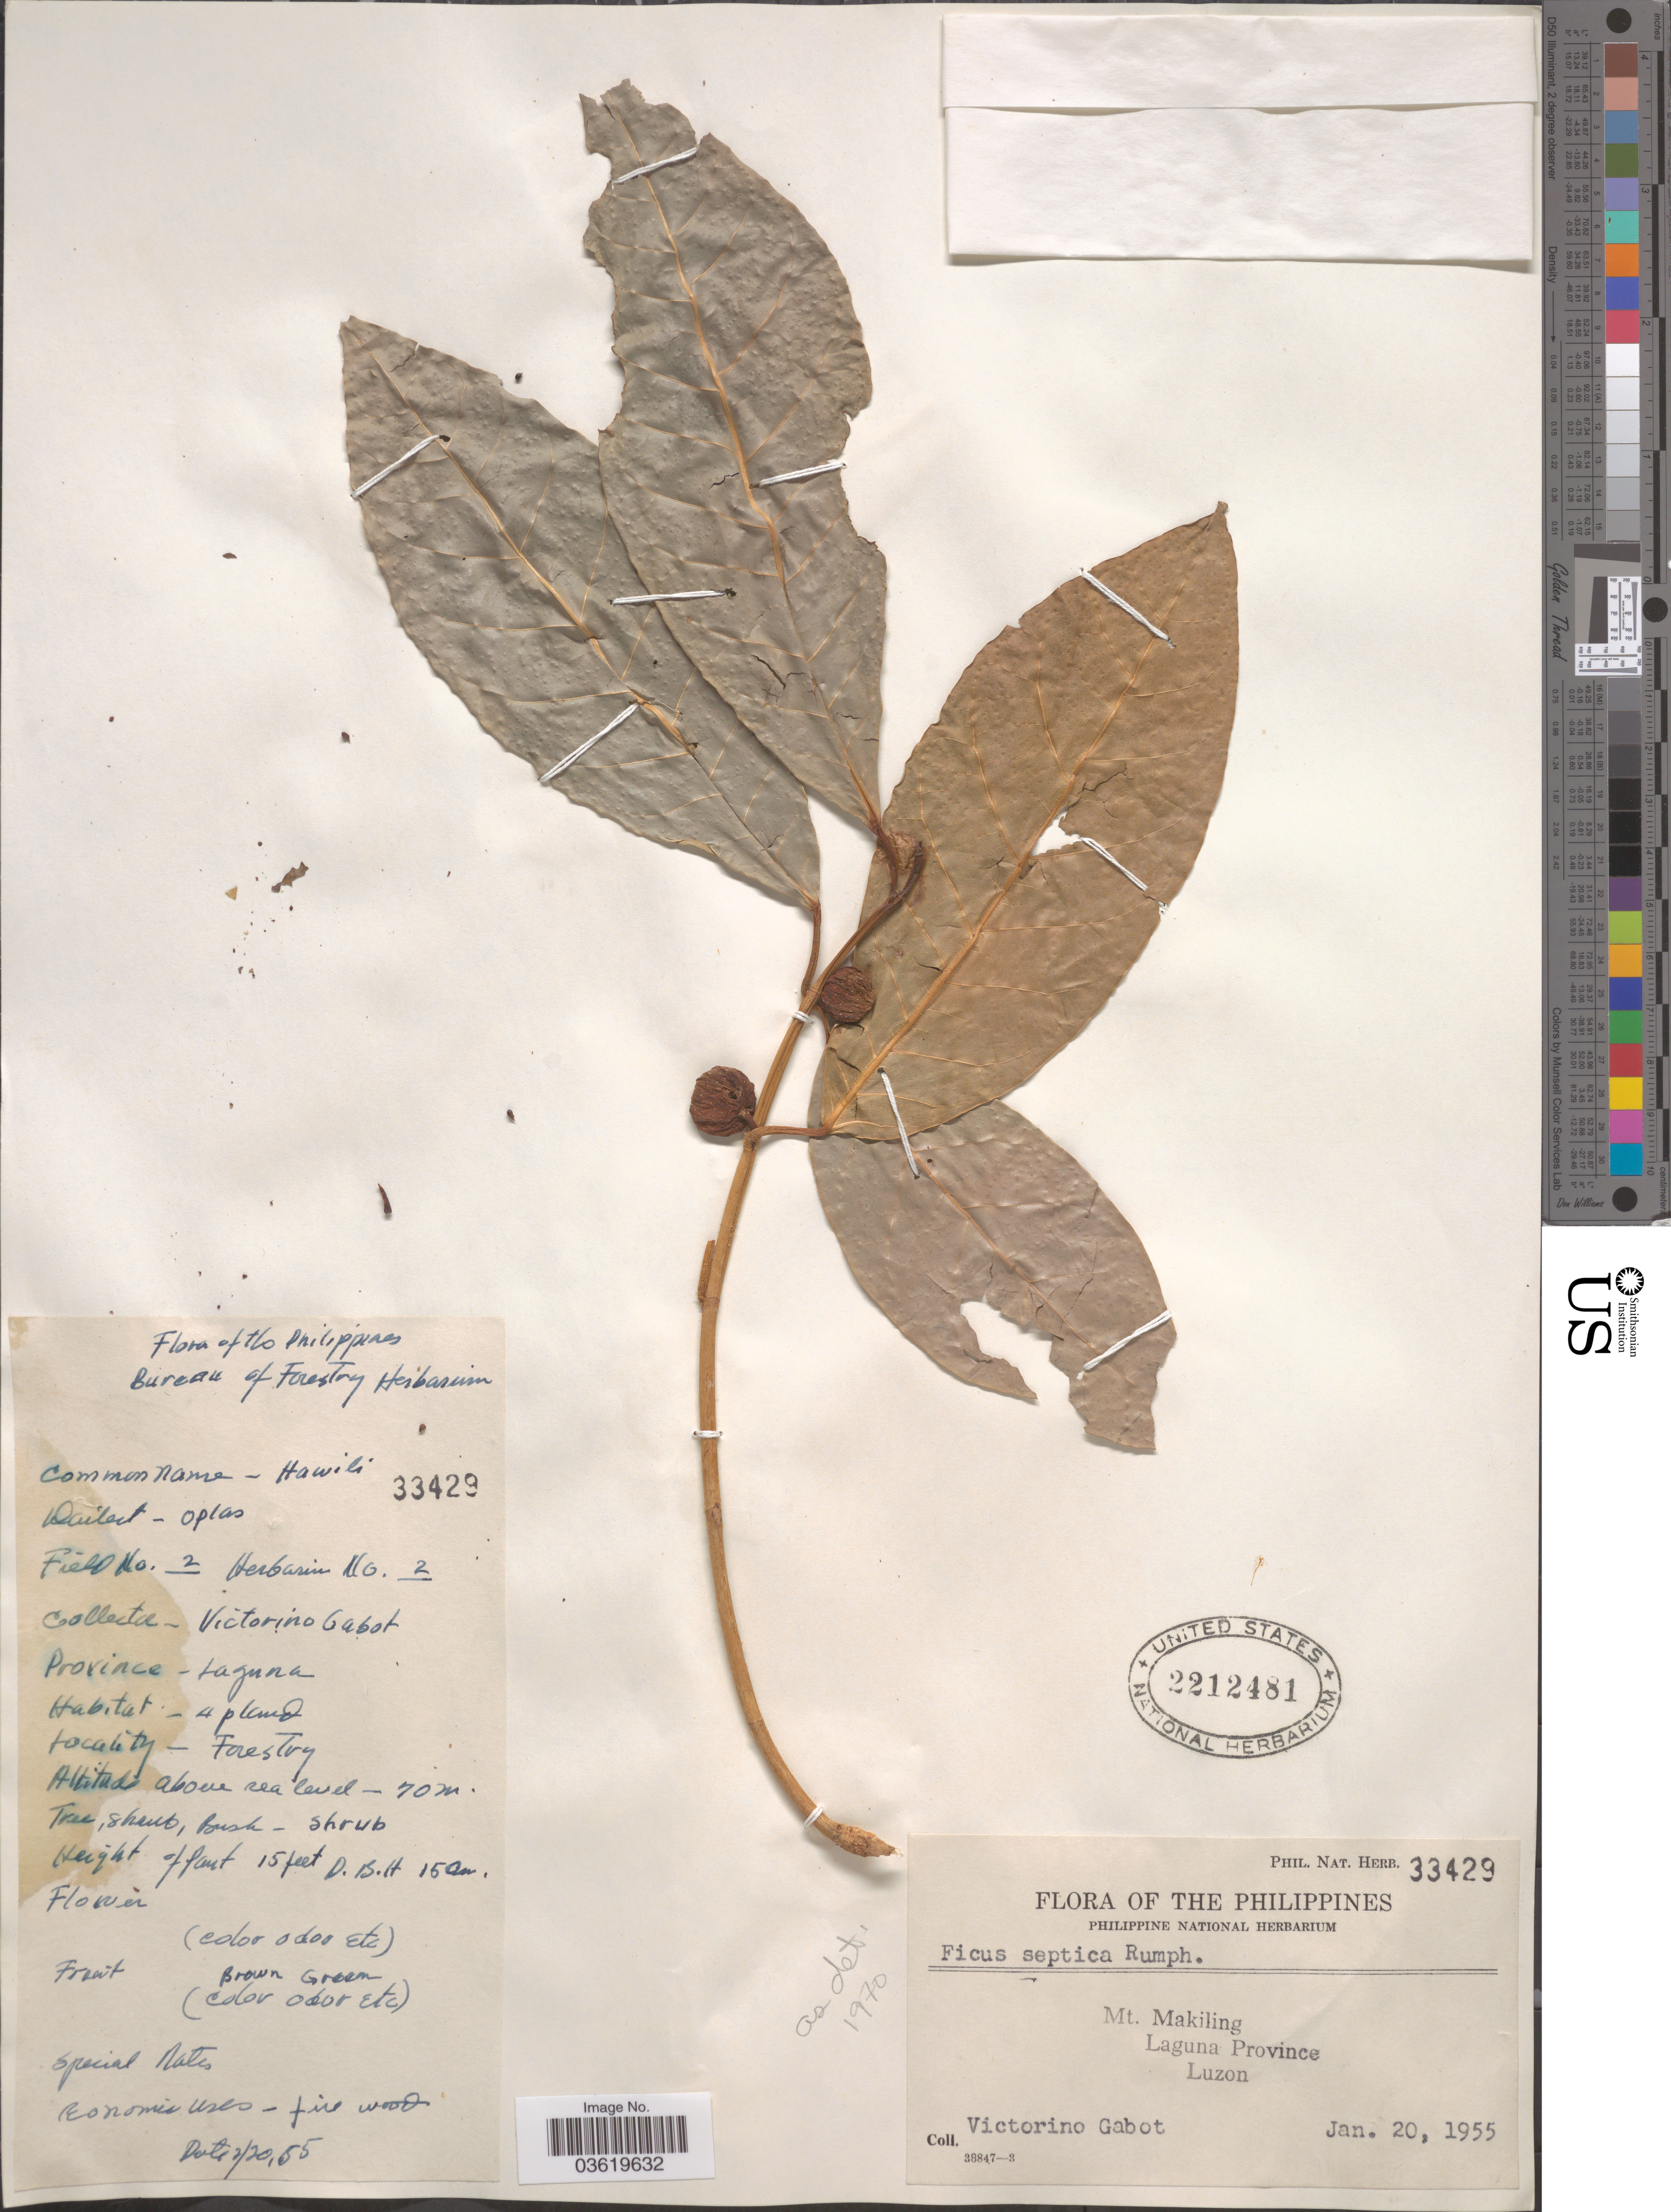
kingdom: Plantae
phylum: Tracheophyta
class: Magnoliopsida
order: Rosales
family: Moraceae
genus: Ficus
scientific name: Ficus septica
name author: Burm. f.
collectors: V. Gabot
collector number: Phil. Nat. Herb. 33429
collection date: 1955-01-20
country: Philippines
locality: Province Laguna. Mt. Makiling. Luzon.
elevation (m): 70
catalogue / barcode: US 2212481